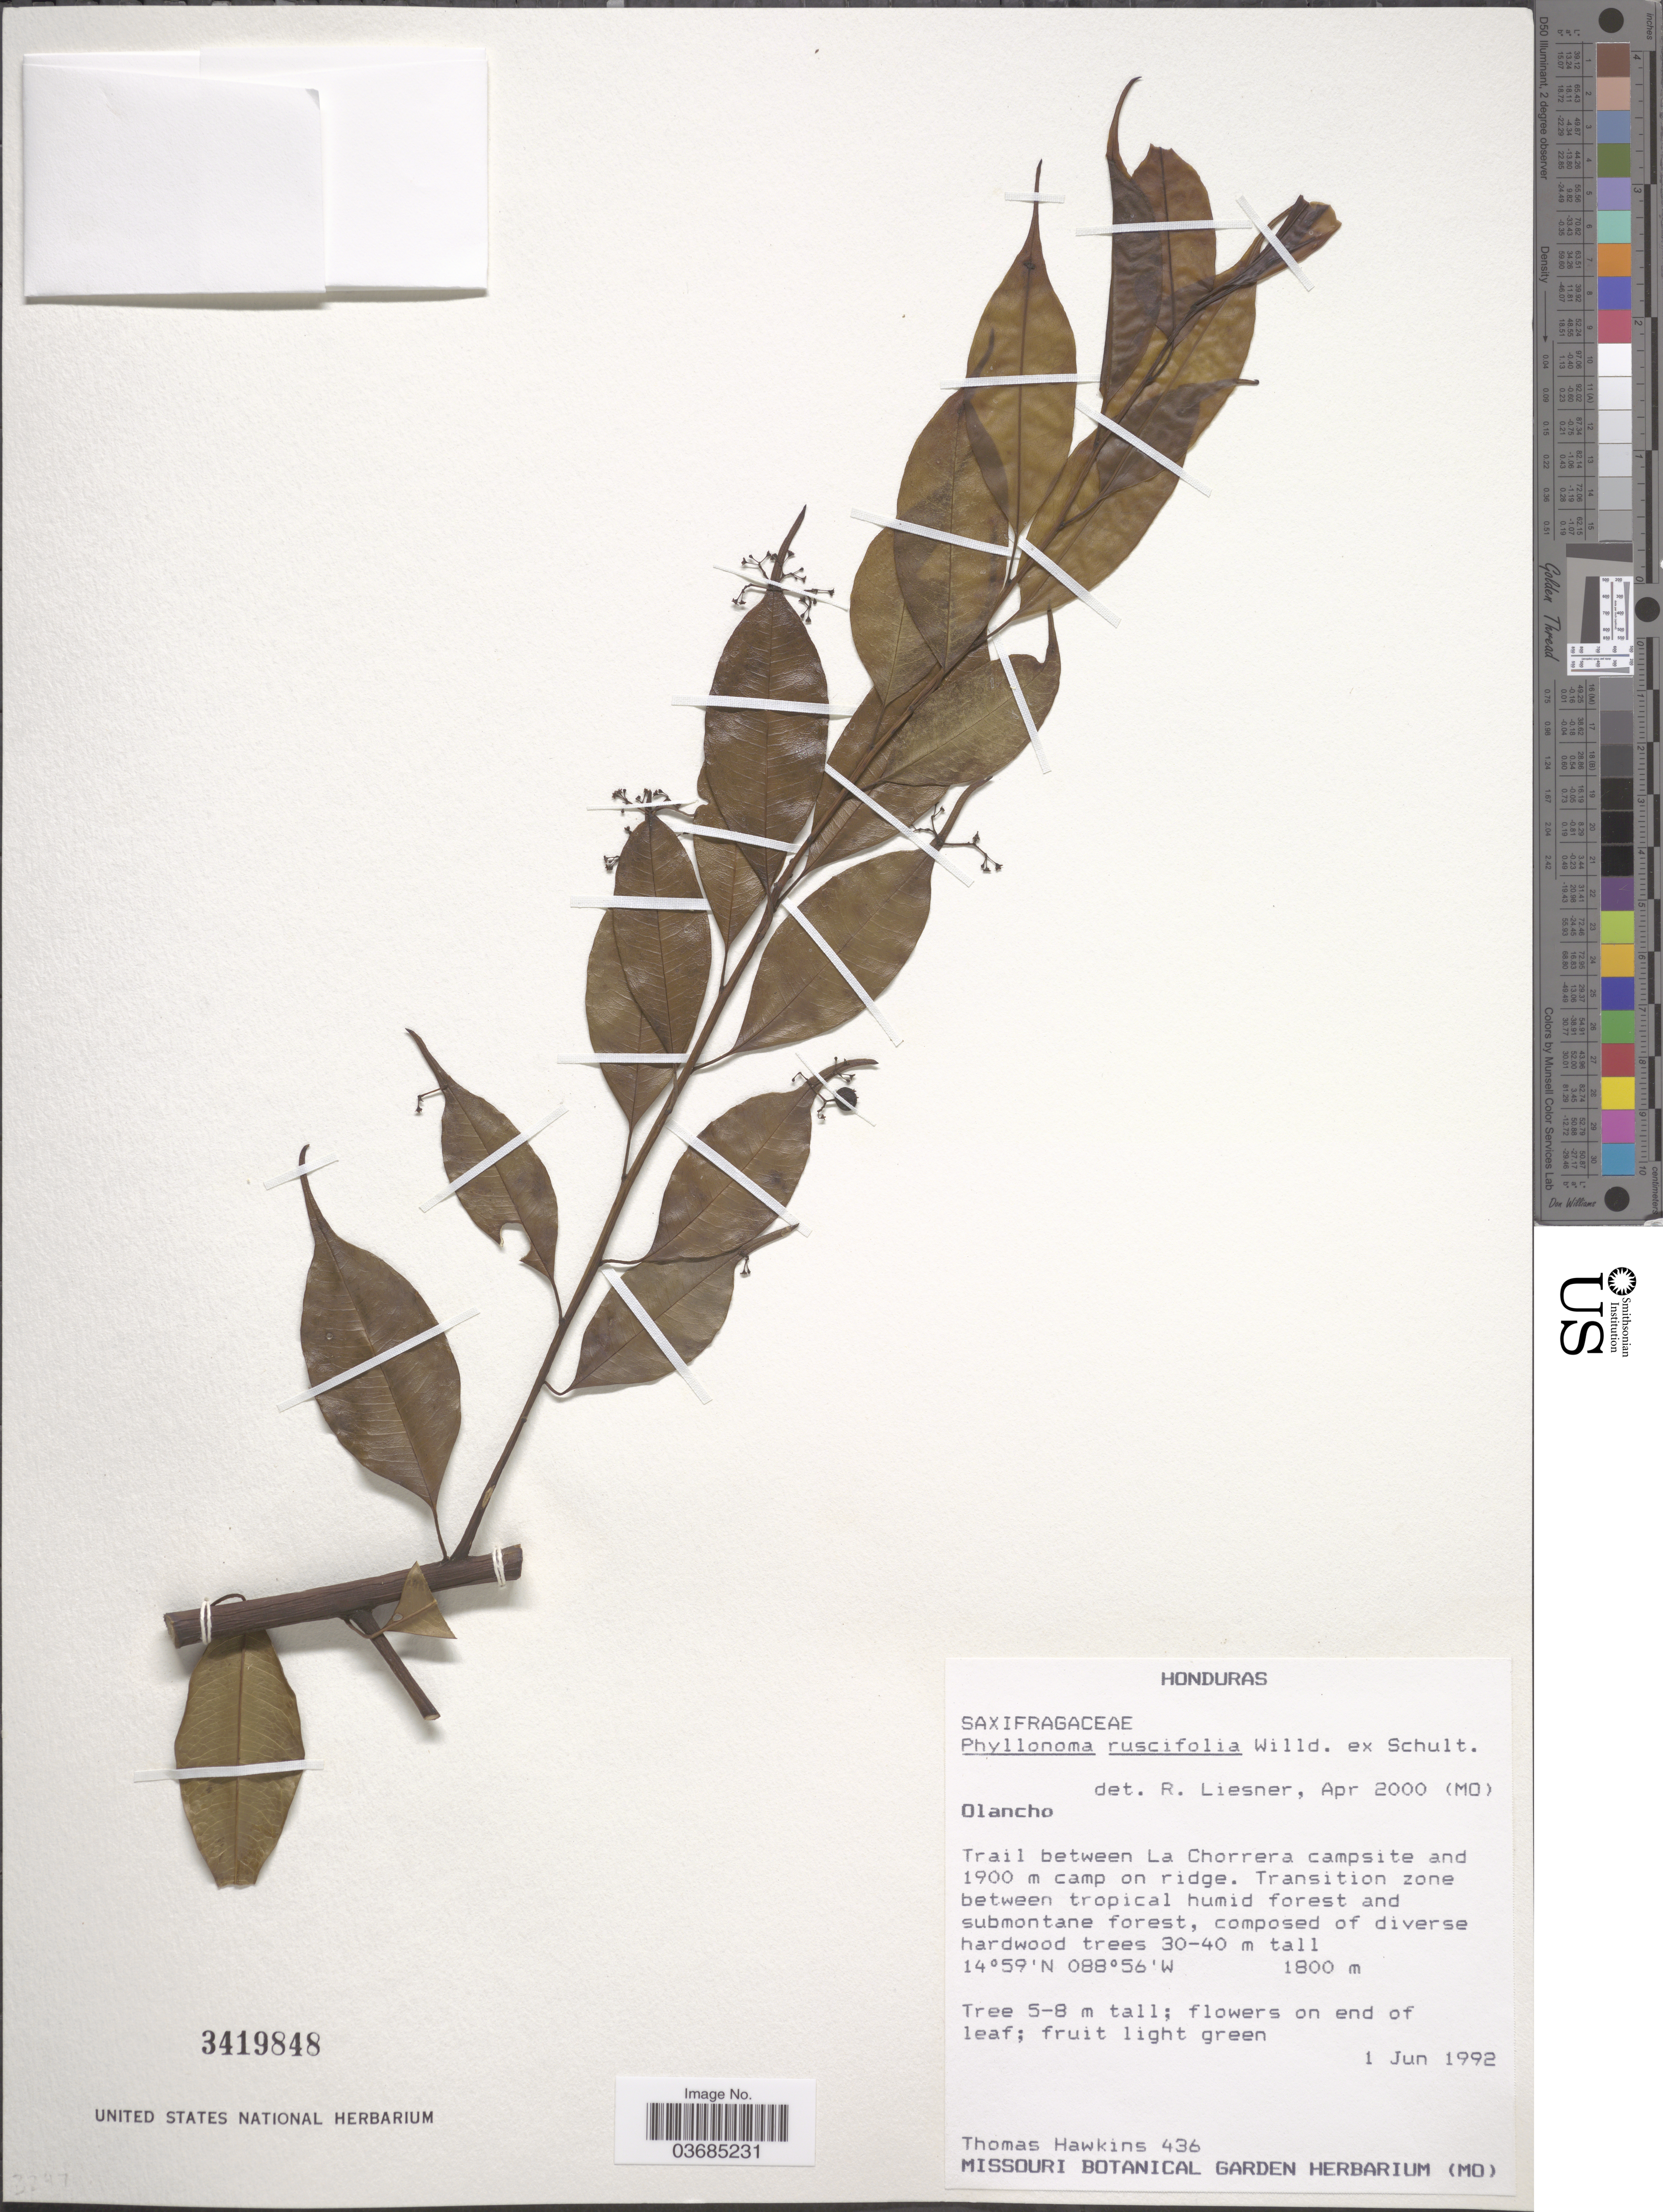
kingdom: Plantae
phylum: Tracheophyta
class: Magnoliopsida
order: Aquifoliales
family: Phyllonomaceae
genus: Phyllonoma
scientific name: Phyllonoma ruscifolia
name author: Willd. ex Schult.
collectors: T. Hawkins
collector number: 436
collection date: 1992-06-01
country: Honduras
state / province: Olancho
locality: Trail between La Chorrera campsite and 1900 m camp on ridge. Transition zone between tropical humid forest and submontane forest, composed of diverse hardwood trees.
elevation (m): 1800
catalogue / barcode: US 3419848